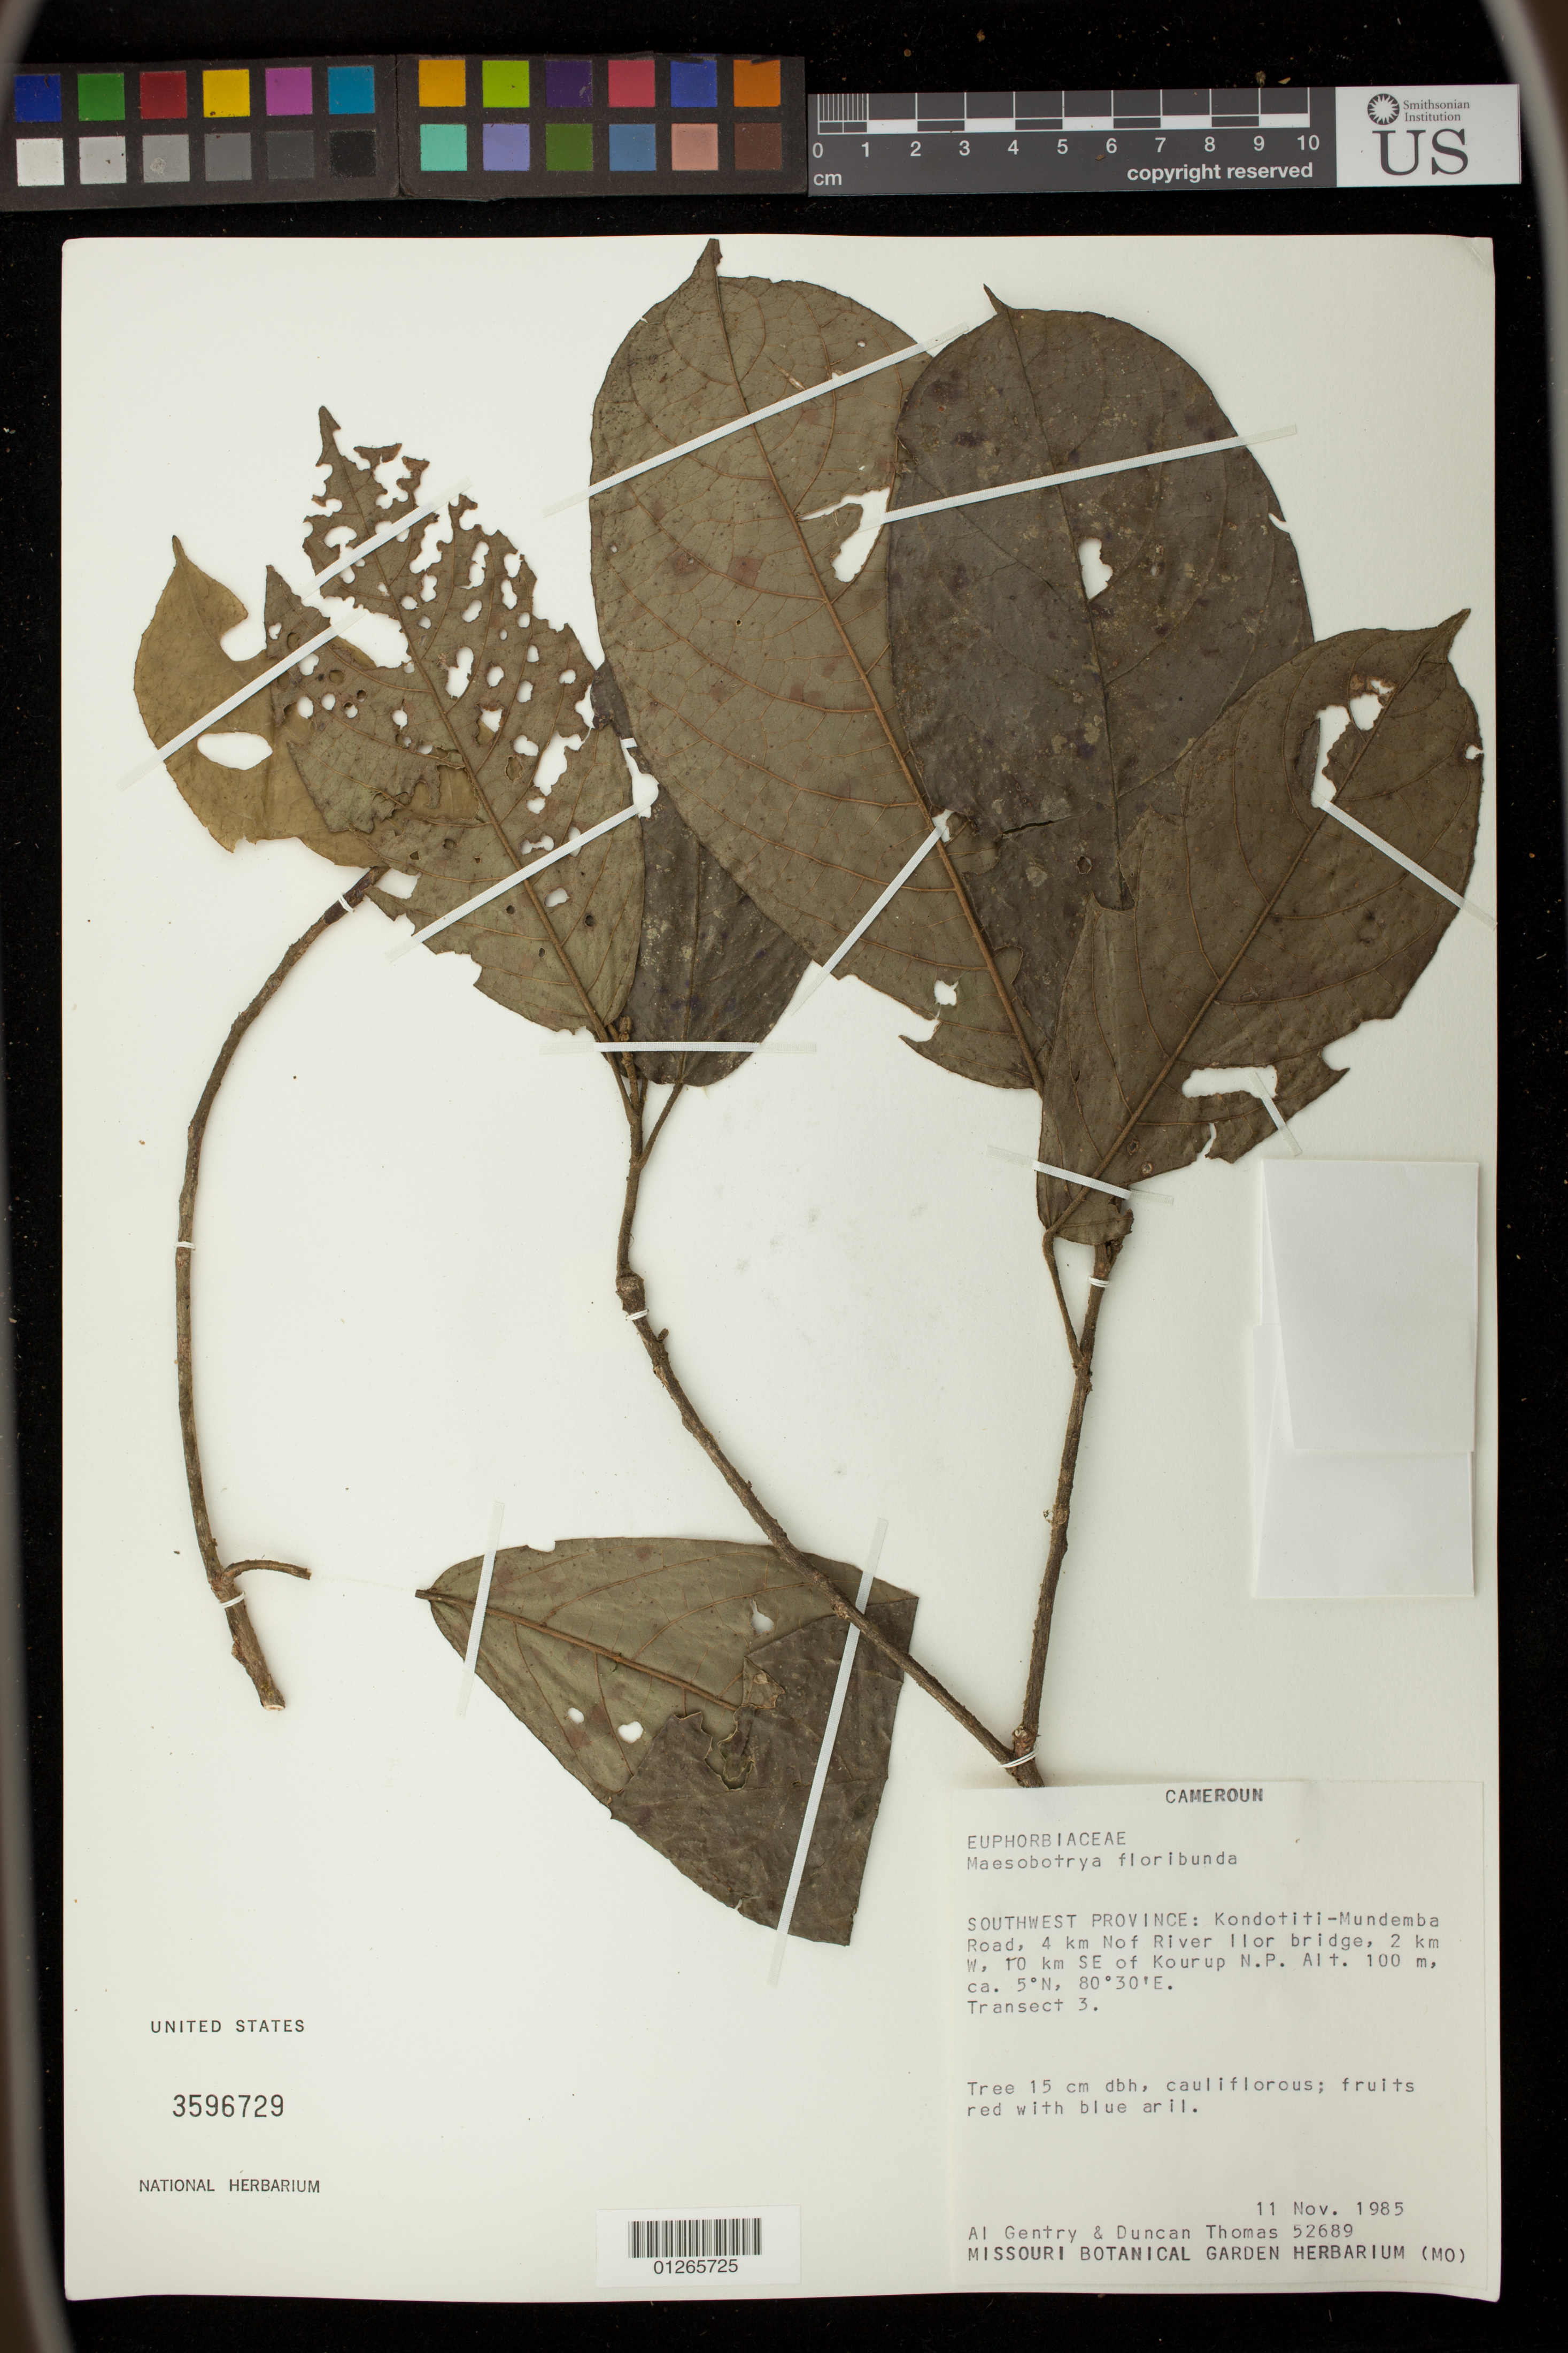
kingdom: Plantae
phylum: Tracheophyta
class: Magnoliopsida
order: Malpighiales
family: Phyllanthaceae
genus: Maesobotrya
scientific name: Maesobotrya floribunda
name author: Benth.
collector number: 52689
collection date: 1985-11-11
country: Cameroon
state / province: Sud-Ouest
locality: Cameroun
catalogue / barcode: US 3596729